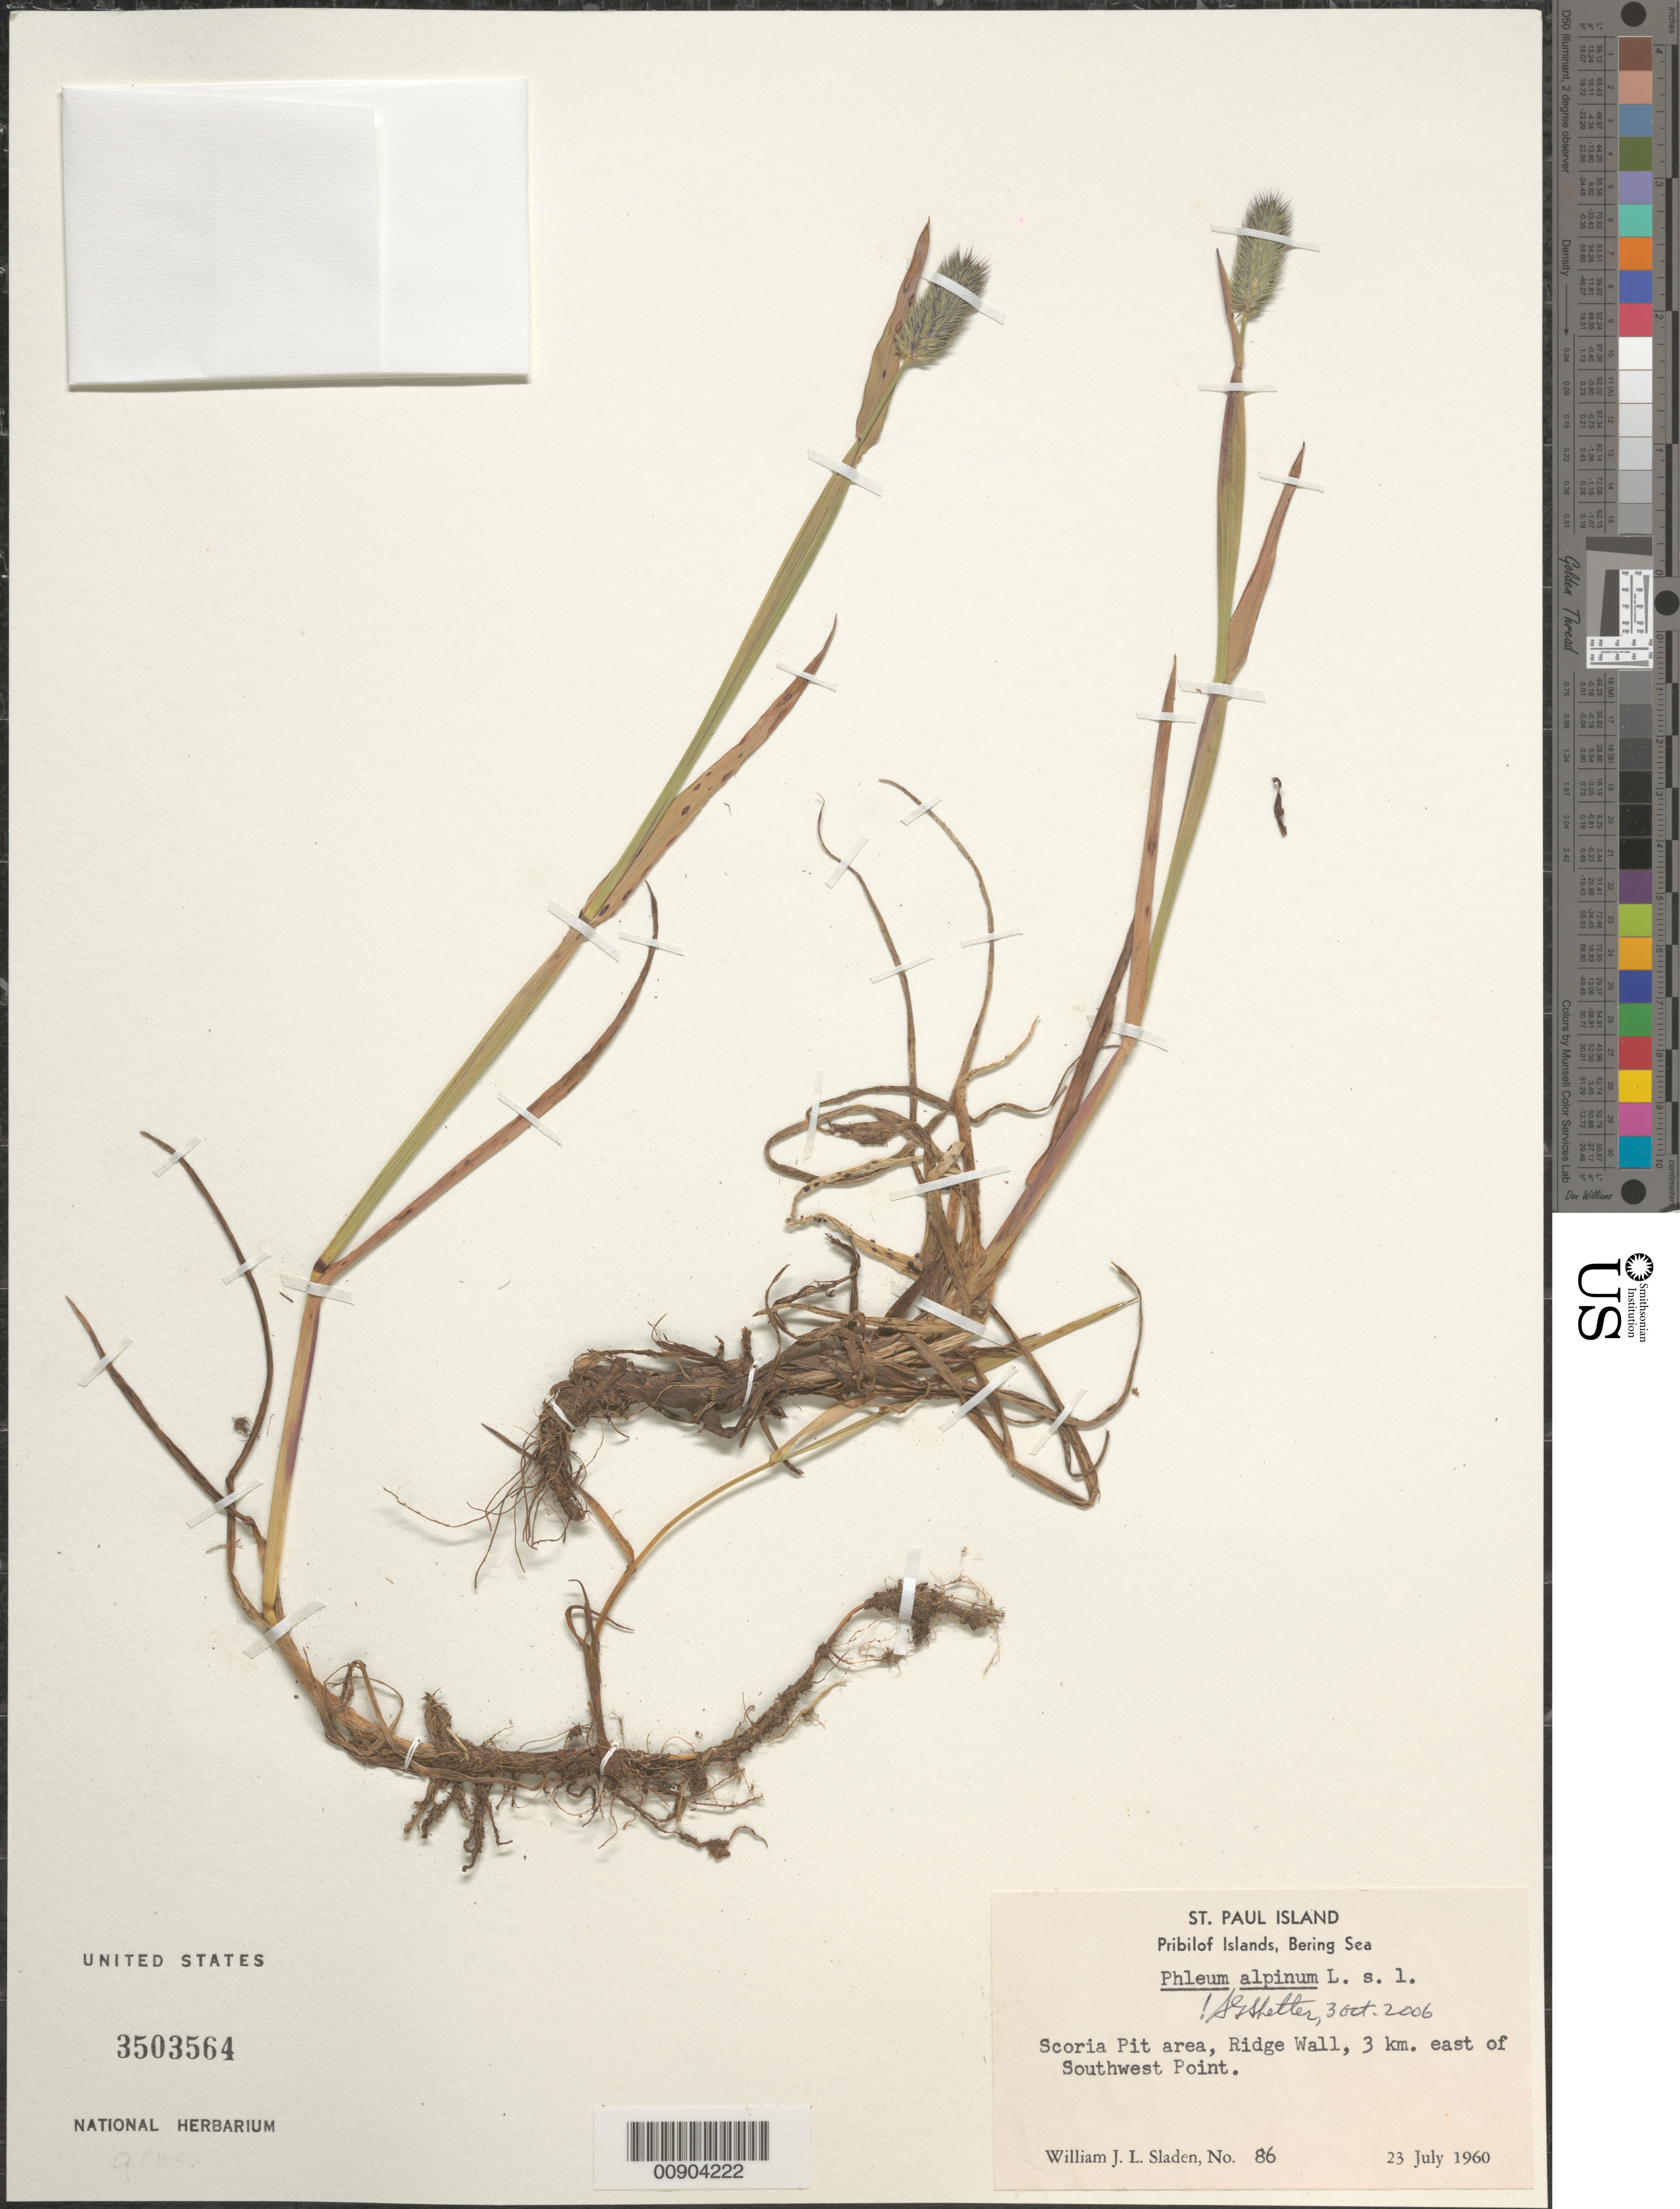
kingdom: Plantae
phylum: Tracheophyta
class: Liliopsida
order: Poales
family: Poaceae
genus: Phleum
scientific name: Phleum alpinum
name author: L.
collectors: W. Sladen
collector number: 86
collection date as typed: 23 Jul 1960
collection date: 1960-07-23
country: United States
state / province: Alaska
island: St. Paul Island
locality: Scoria Pit area, Ridge Wall, 3 km. east of Southwest Point., Bering Sea, Pribilof Islands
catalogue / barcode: US 3503564